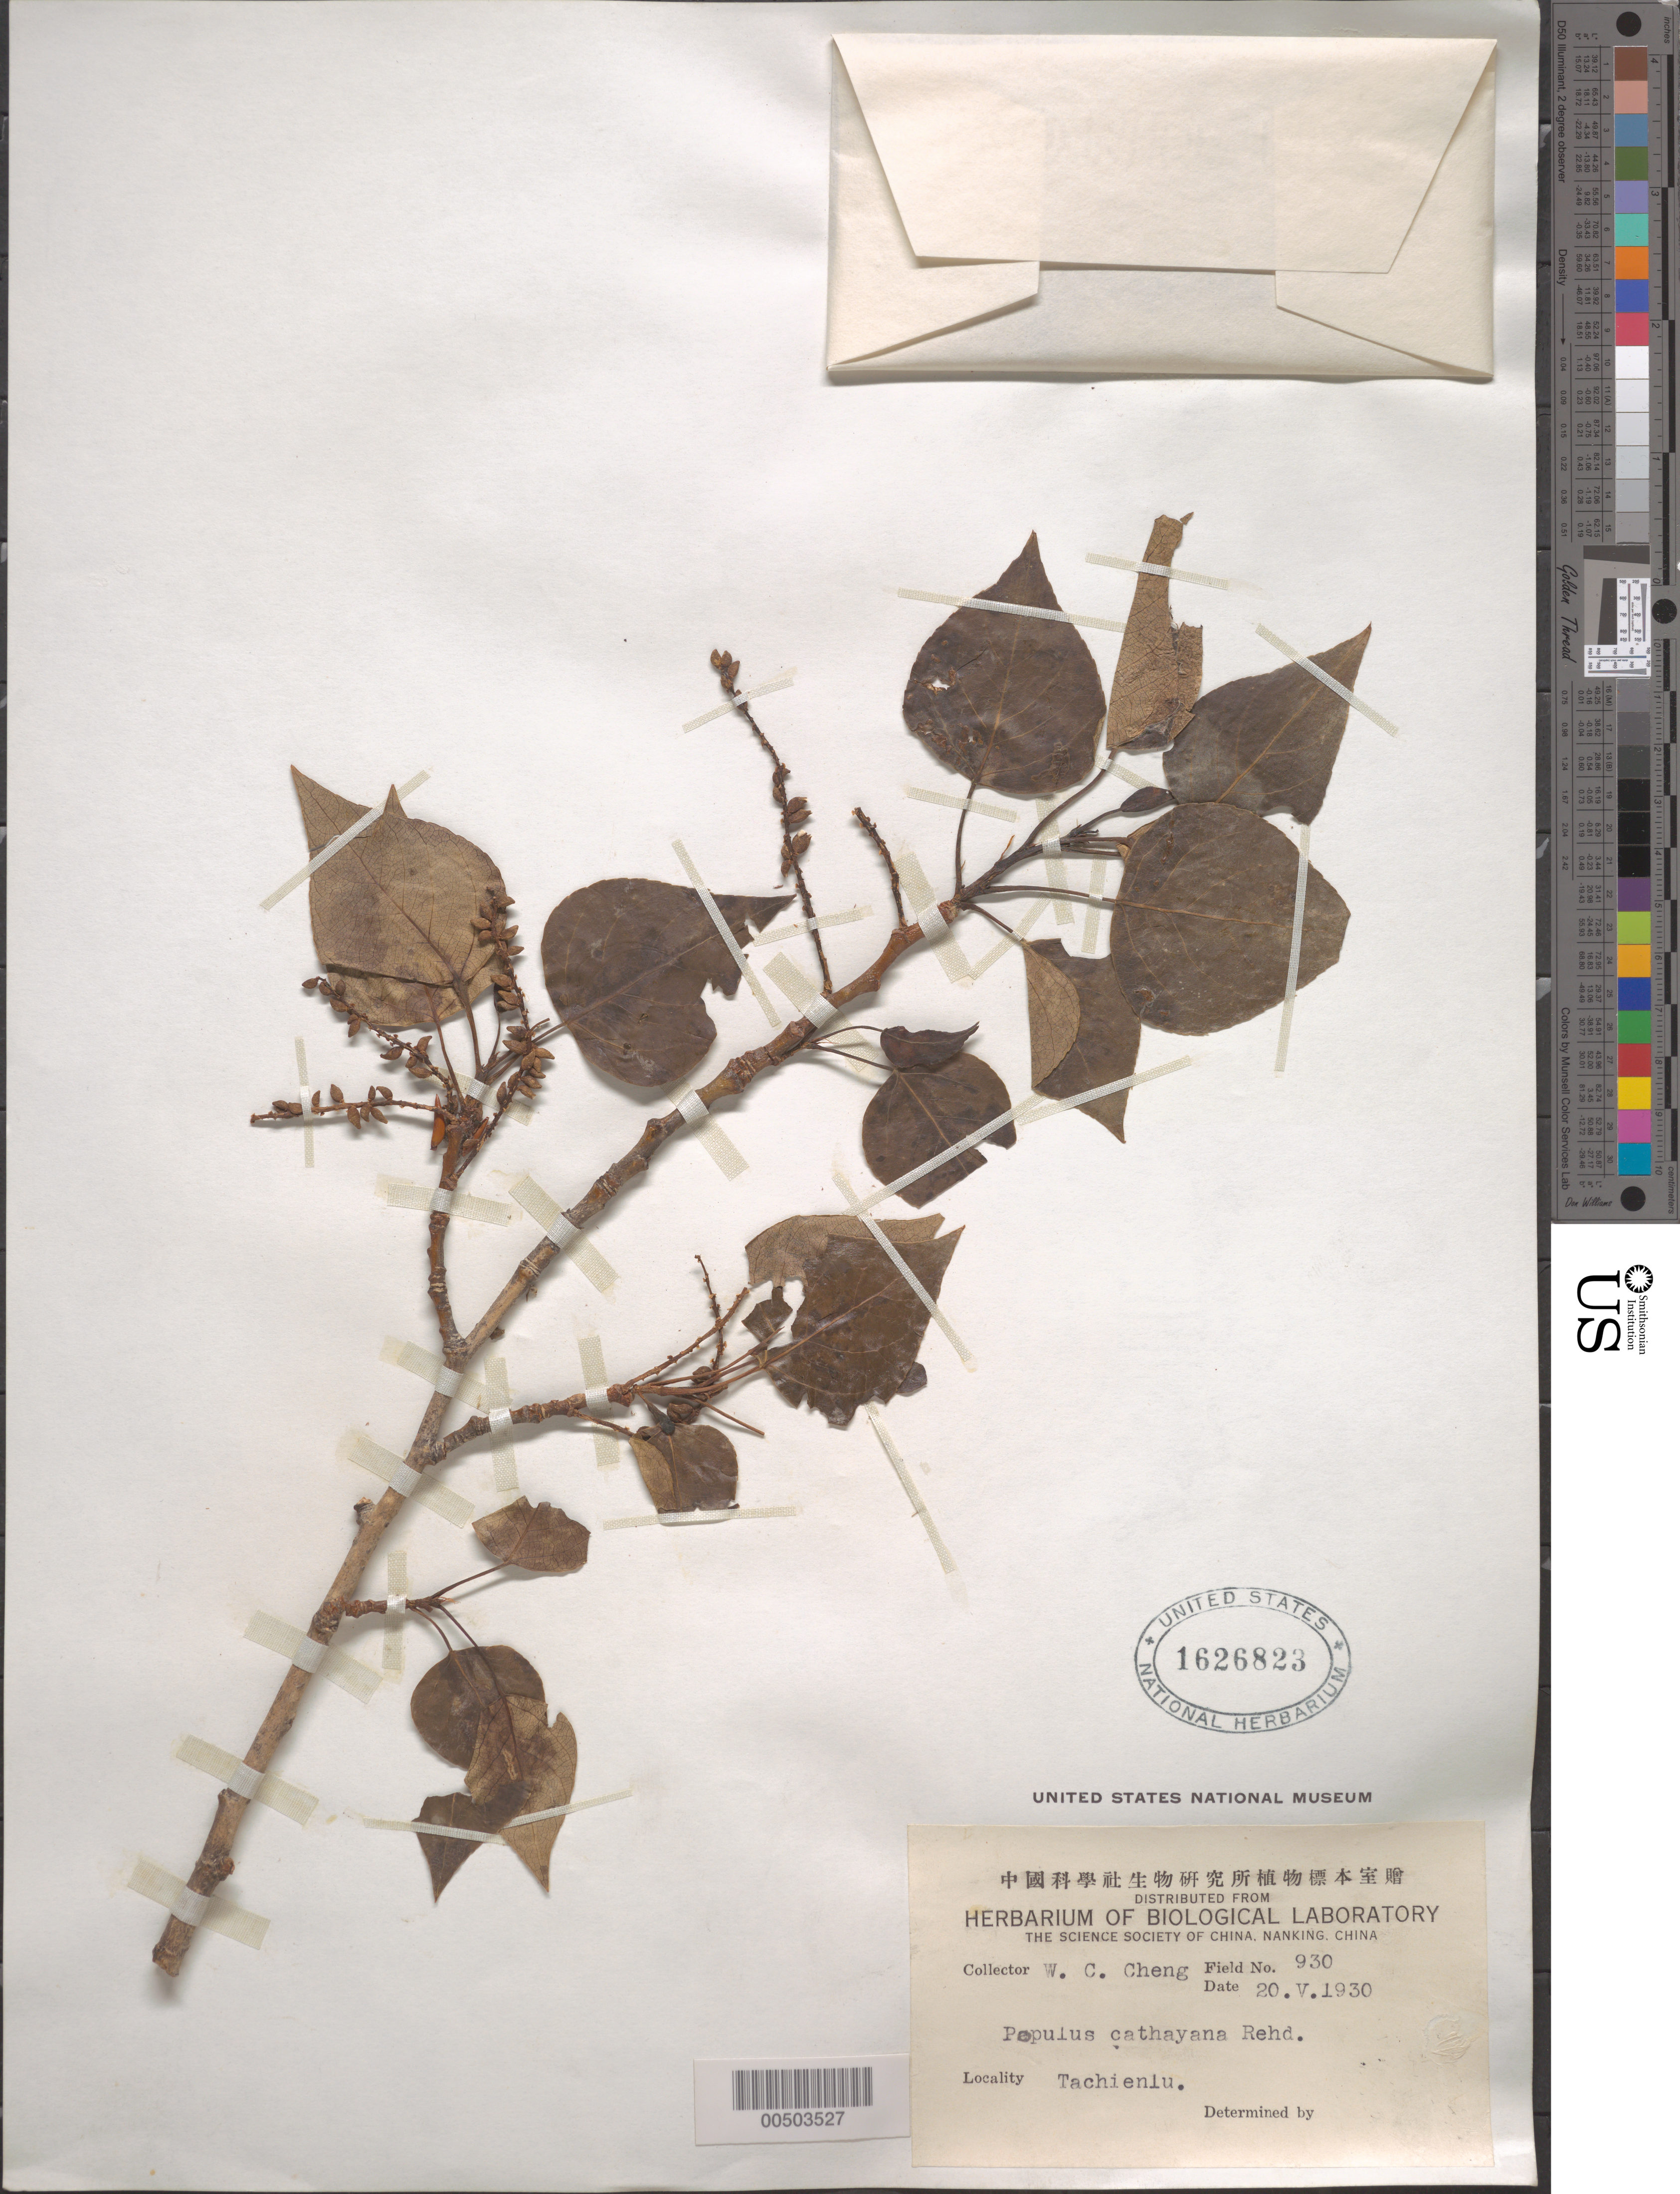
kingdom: Plantae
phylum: Tracheophyta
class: Magnoliopsida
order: Malpighiales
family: Salicaceae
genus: Populus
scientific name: Populus cathayana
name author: Rehder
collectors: W. C. Cheng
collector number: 930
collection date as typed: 20 May 1930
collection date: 1930-05-20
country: China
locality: Tachienlu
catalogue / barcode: US 1626823